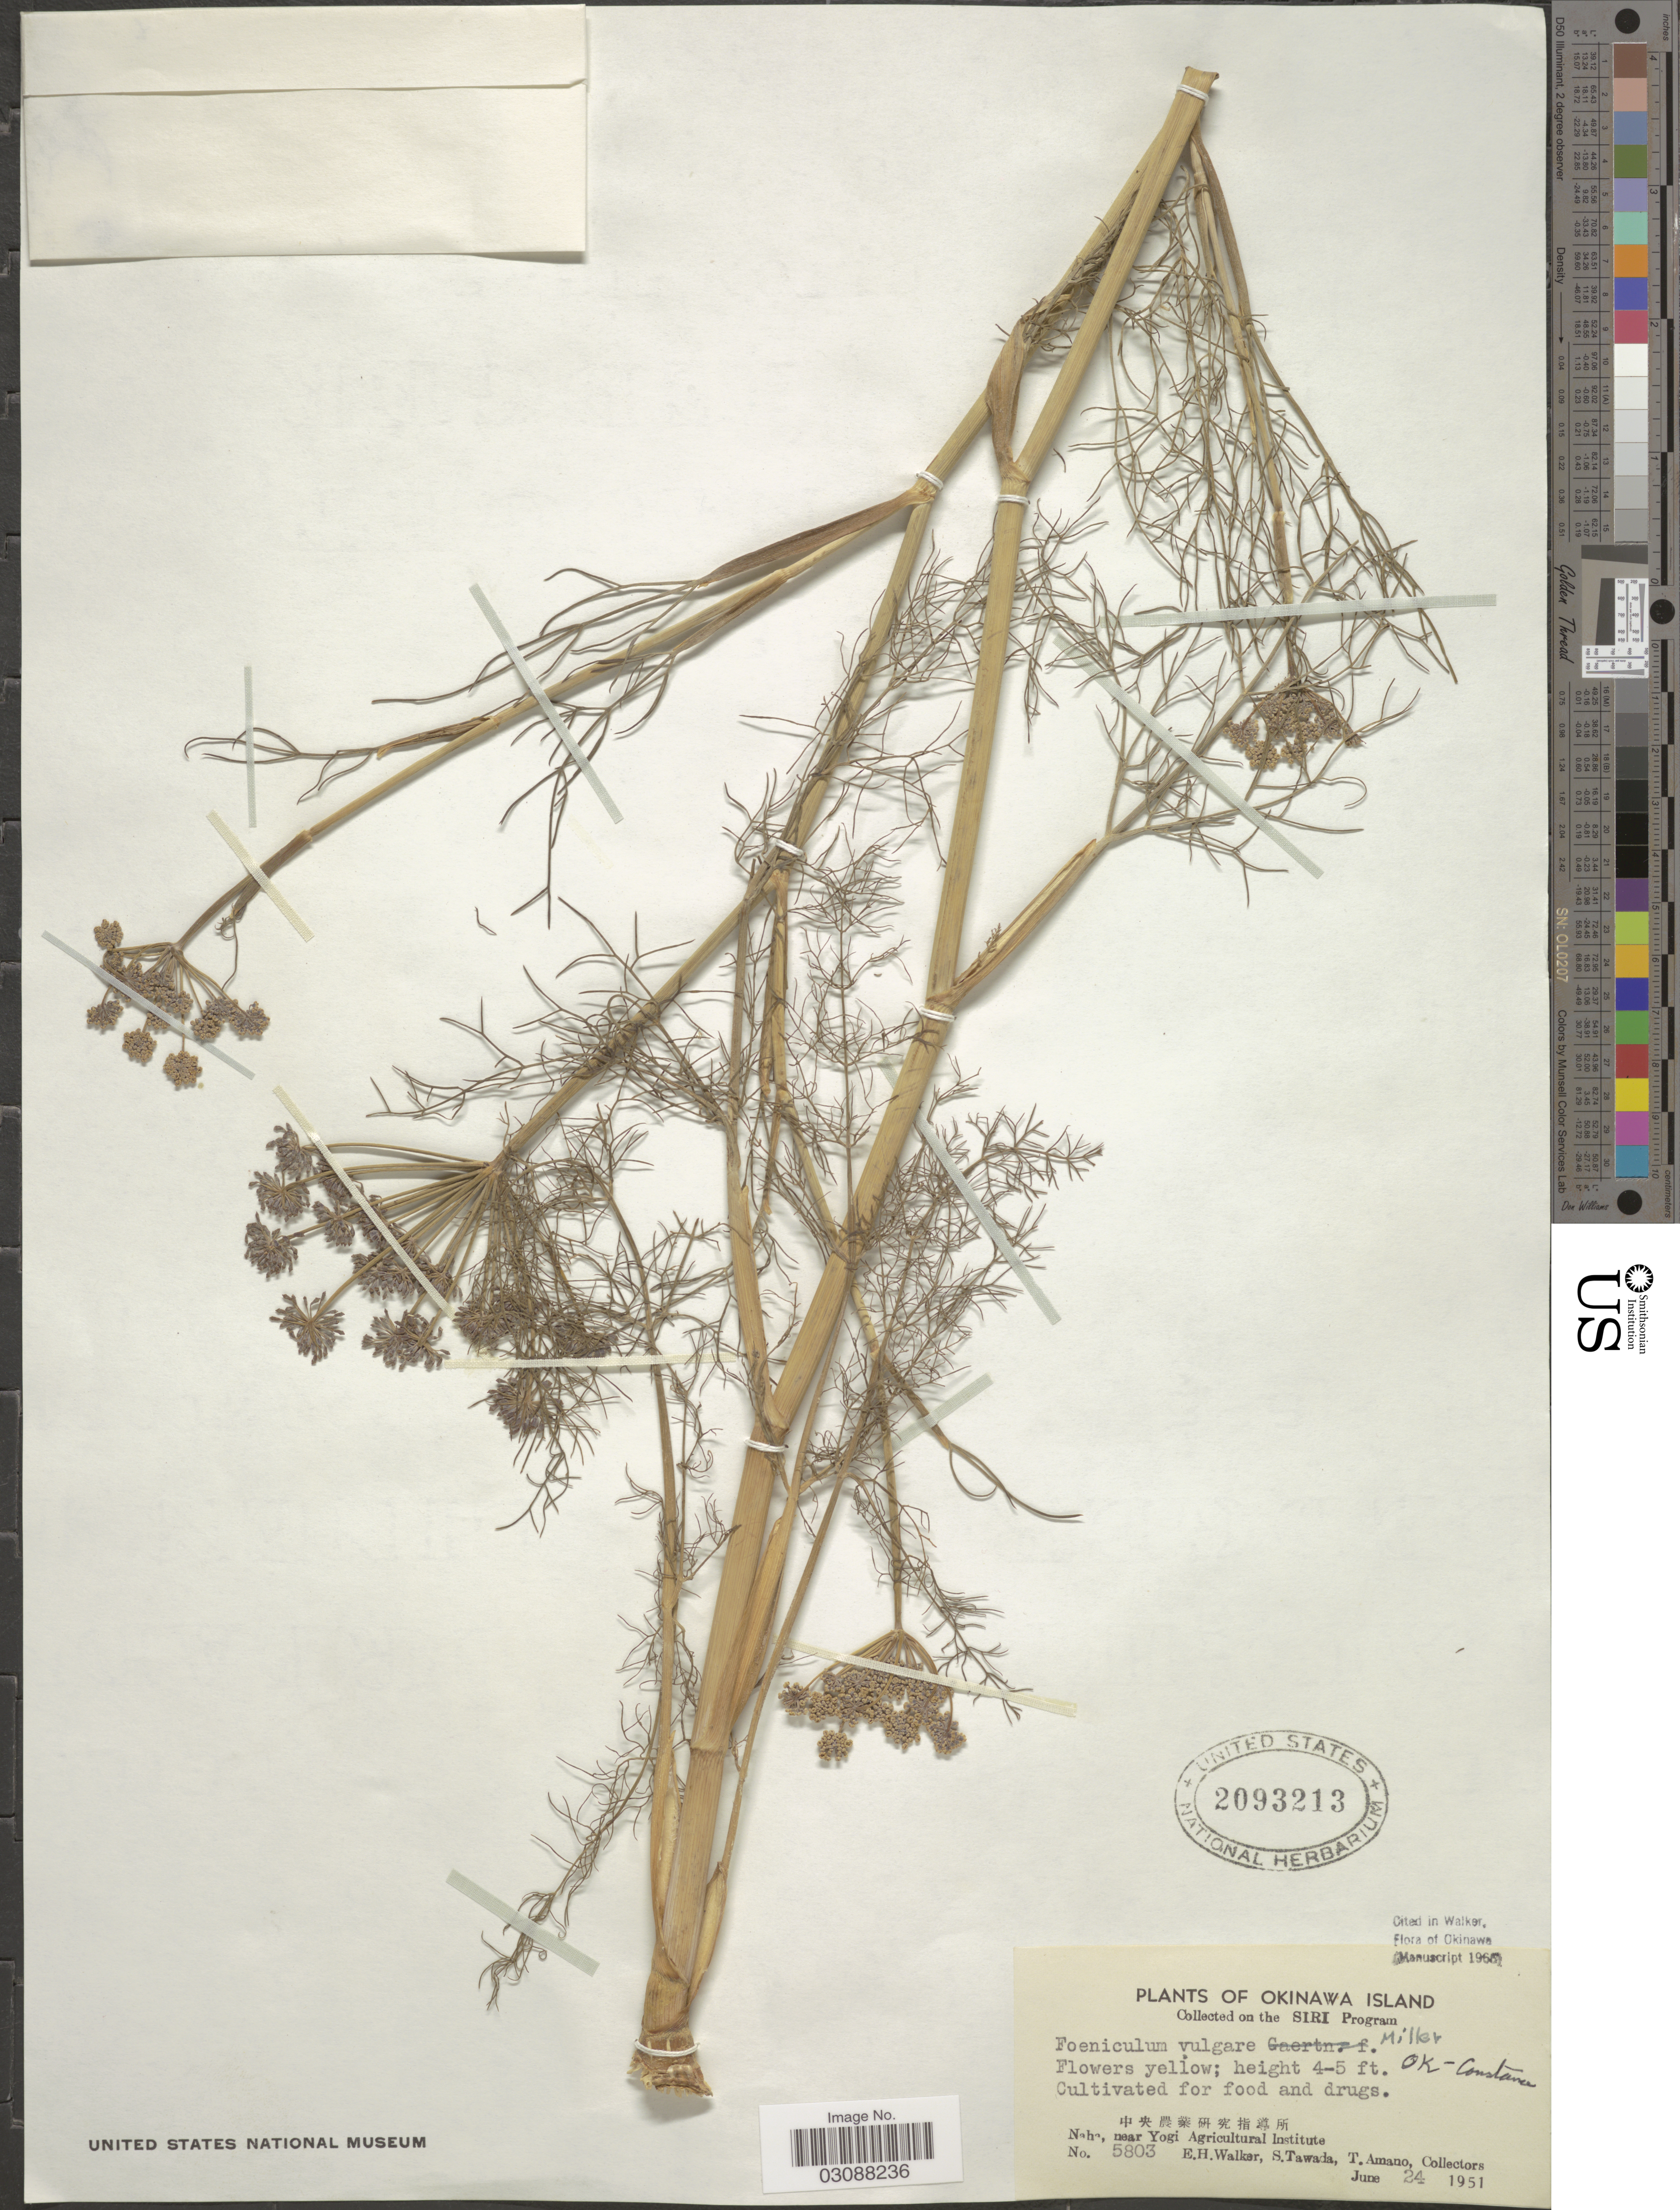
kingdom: Plantae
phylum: Tracheophyta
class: Magnoliopsida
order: Apiales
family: Apiaceae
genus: Foeniculum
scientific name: Foeniculum vulgare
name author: Mill.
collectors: E. H. Walker, S. Tawada & T. Amano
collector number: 5803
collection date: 1951-06-24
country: Japan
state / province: Okinawa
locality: Okinawa Island. Naha, near Yogi Agricultural Institute.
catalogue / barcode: US 2093213